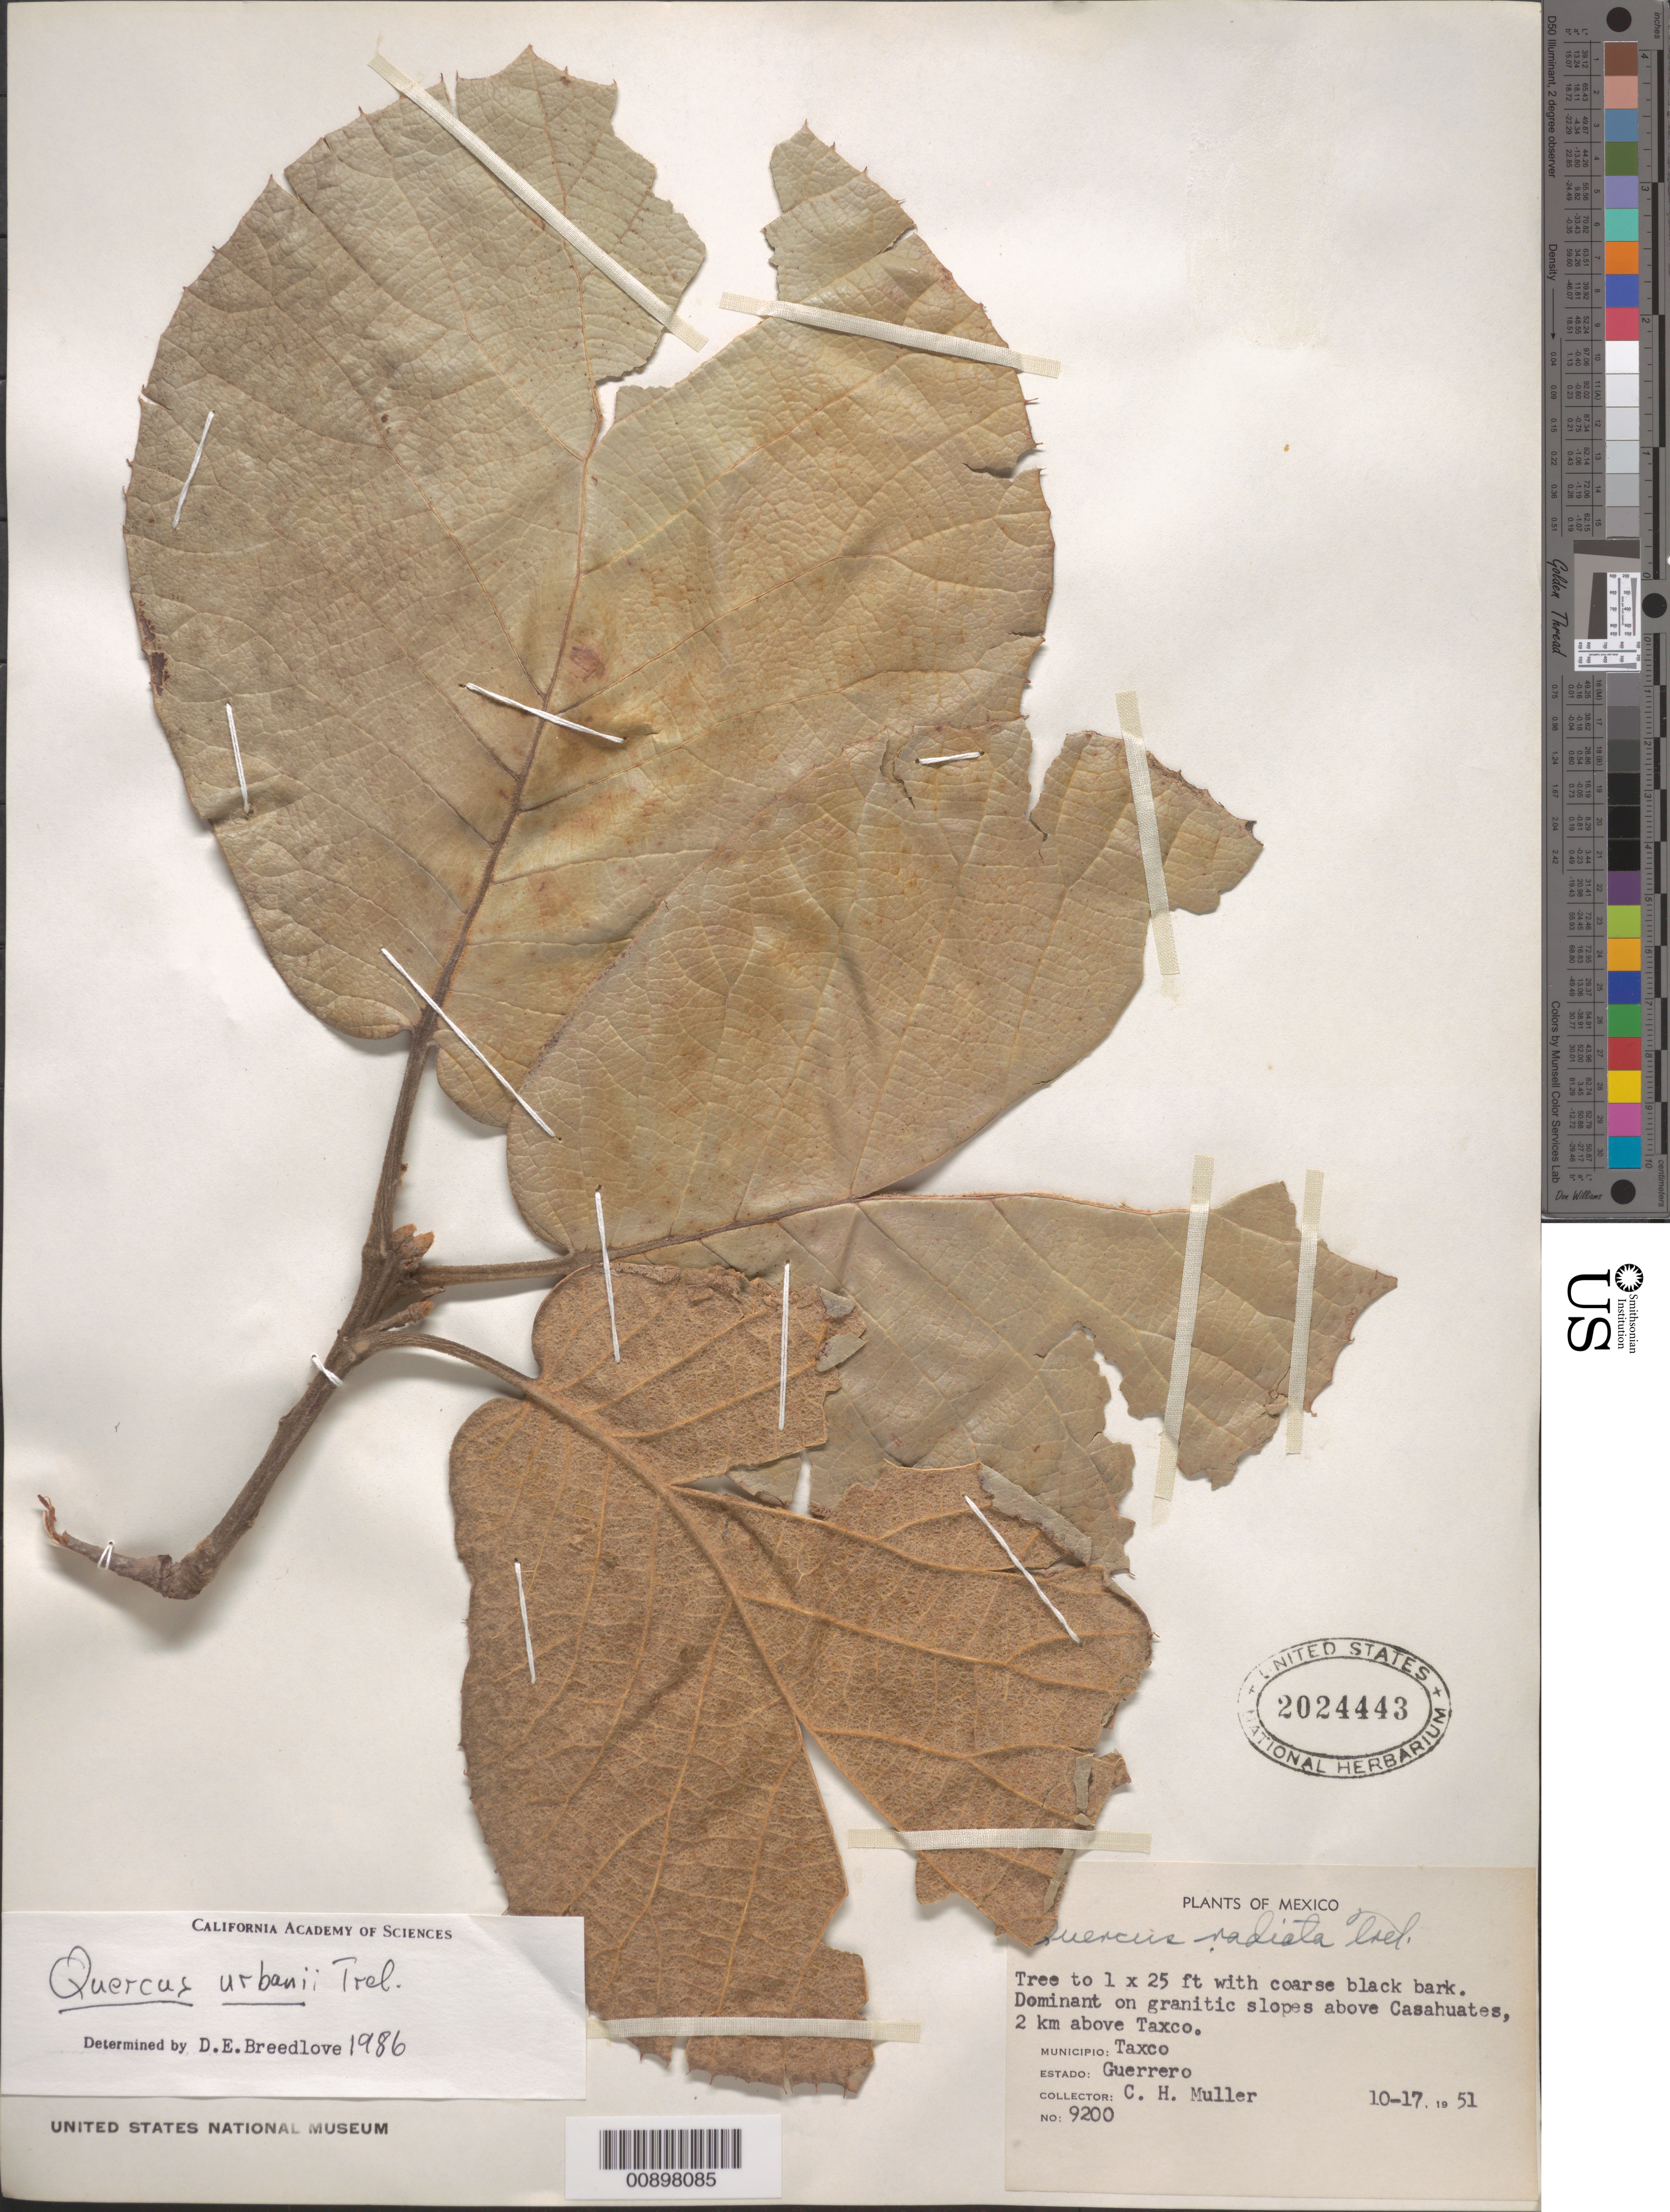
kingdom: Plantae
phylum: Tracheophyta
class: Magnoliopsida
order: Fagales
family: Fagaceae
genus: Quercus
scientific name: Quercus urbanii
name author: Trel.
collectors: C. H. Muller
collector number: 9200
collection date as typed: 17 Oct 1951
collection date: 1951-10-17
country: Mexico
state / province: Guerrero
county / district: Taxco de Alarcón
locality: Above Casahuates, 2 km above Taxco, Municipio Taxco, Estado Guerrero.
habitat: On granitic slopes.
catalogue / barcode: US 2024443